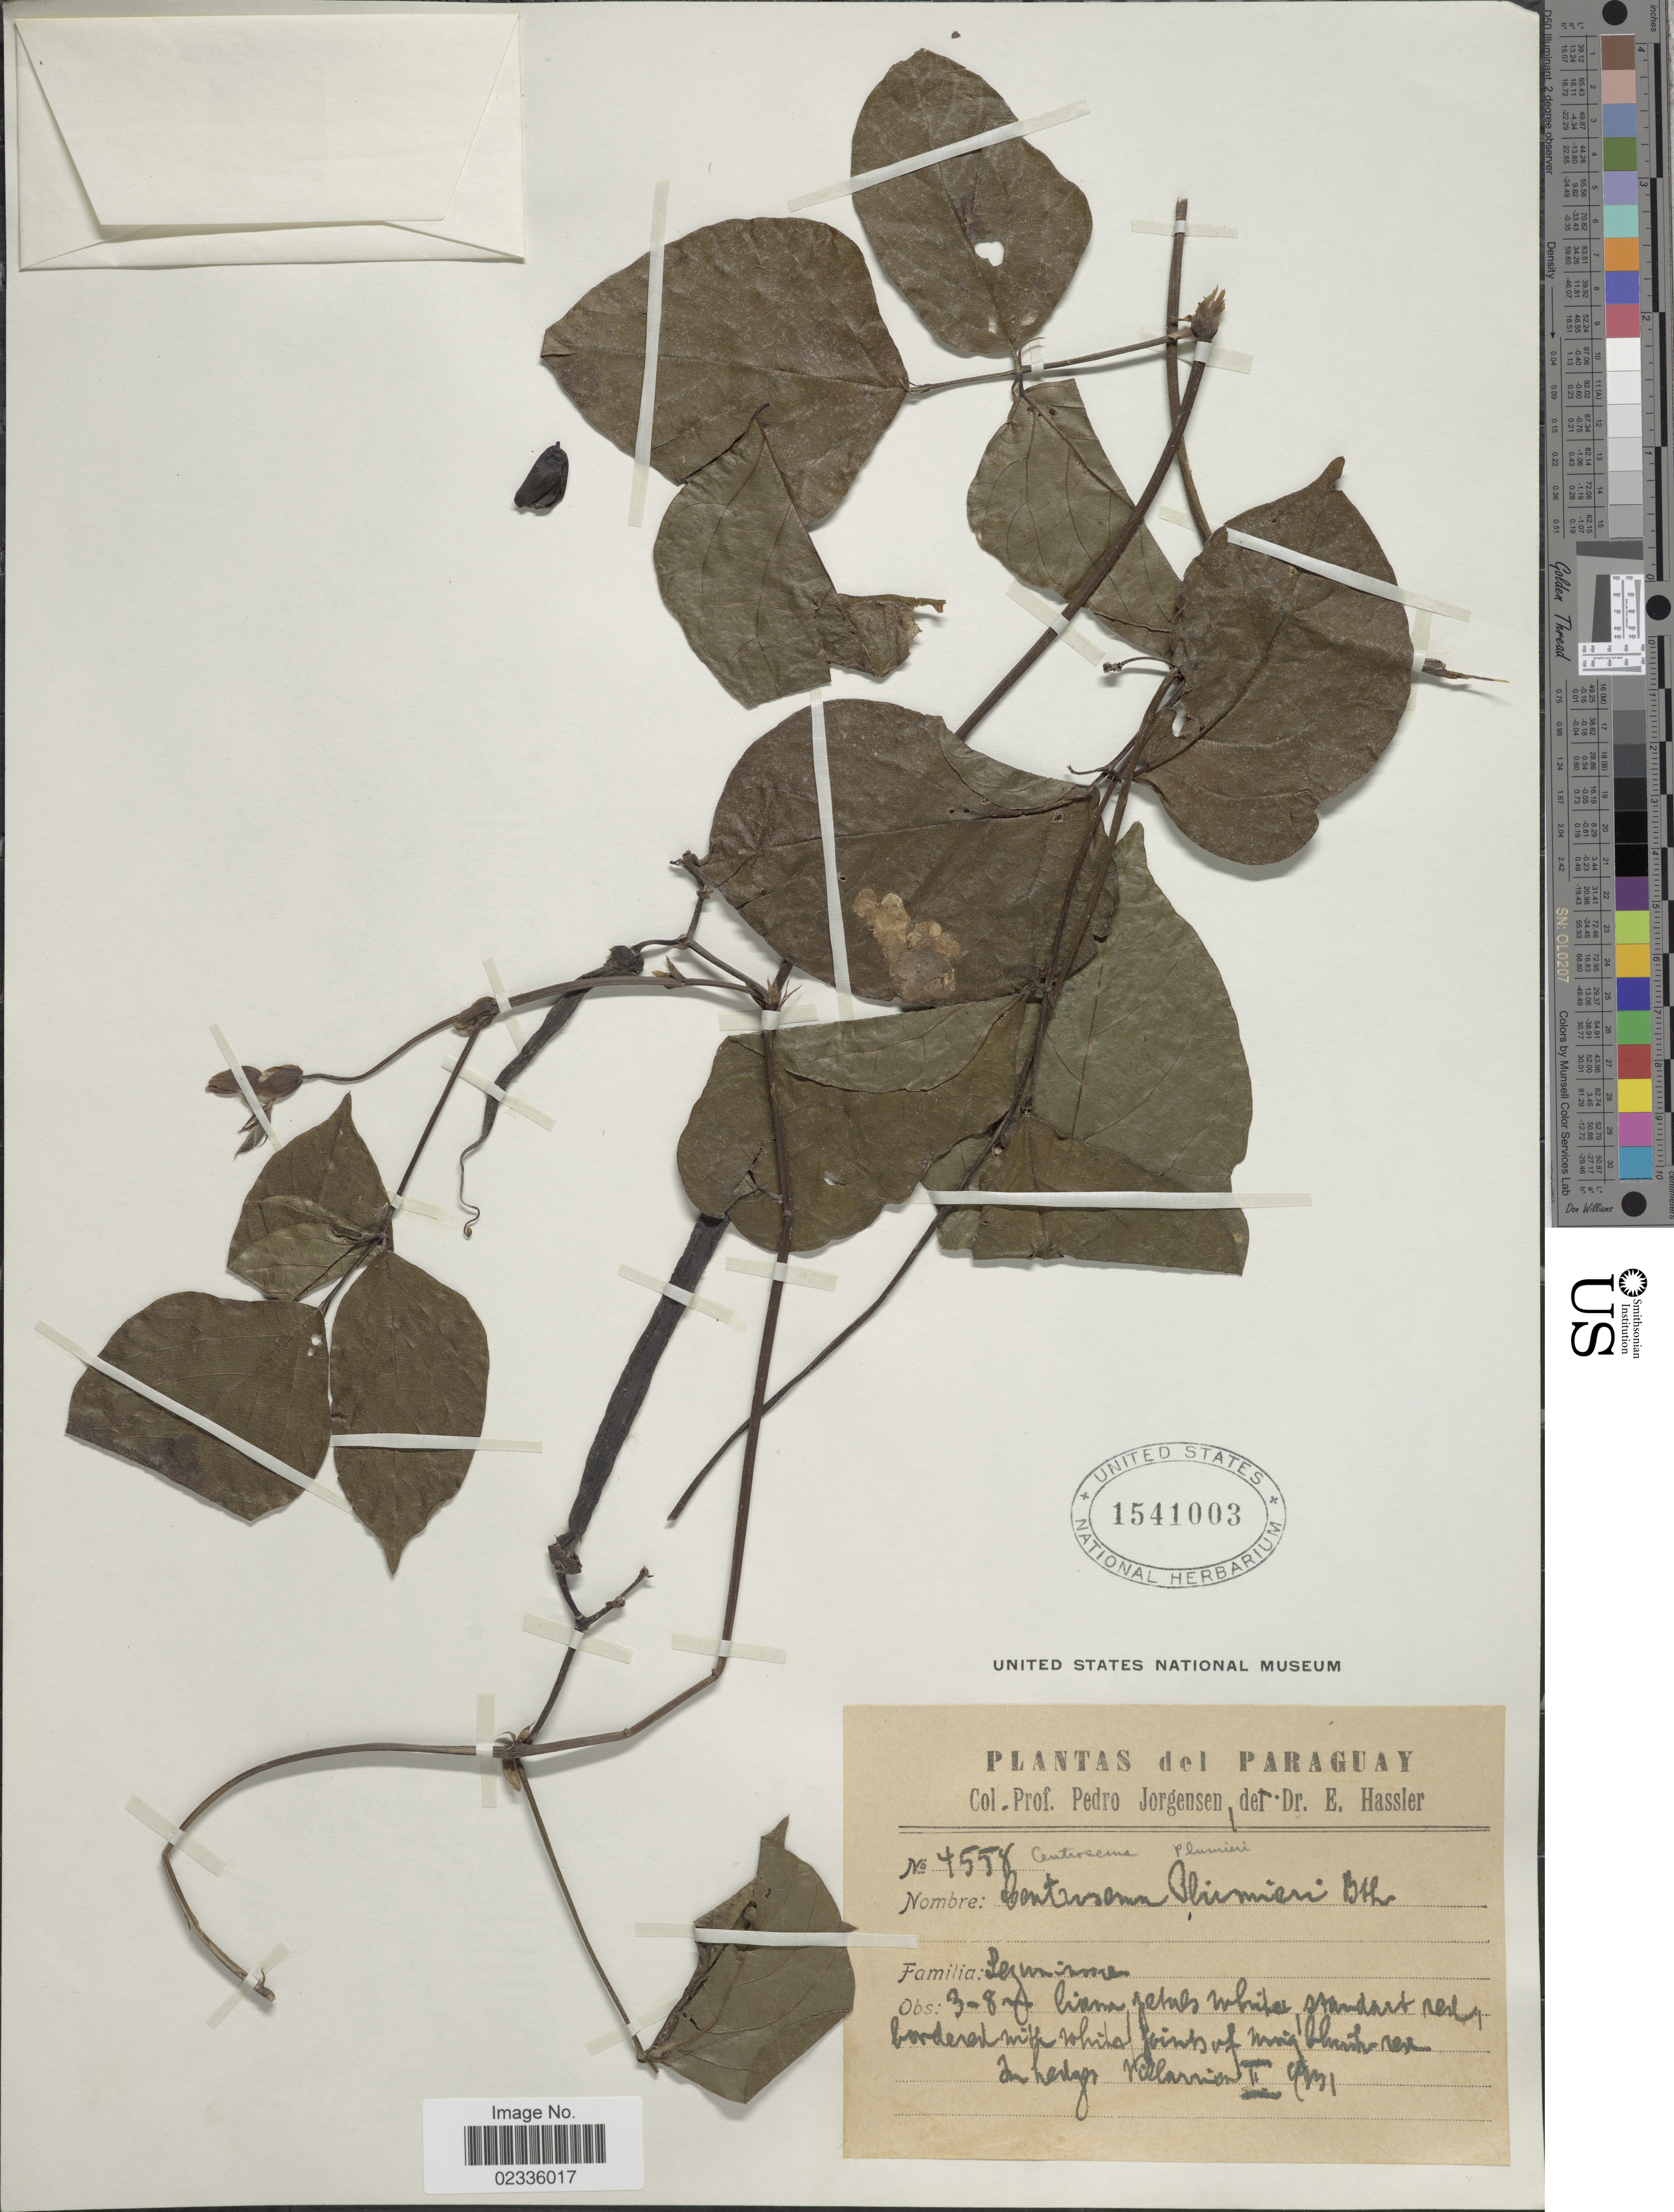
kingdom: Plantae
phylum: Tracheophyta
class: Magnoliopsida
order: Fabales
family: Fabaceae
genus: Centrosema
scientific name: Centrosema plumieri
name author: (Turpin ex Pers.) Benth.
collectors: P. Jörgensen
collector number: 4558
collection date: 1931-02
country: Paraguay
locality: Villavicencio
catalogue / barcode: US 1541003